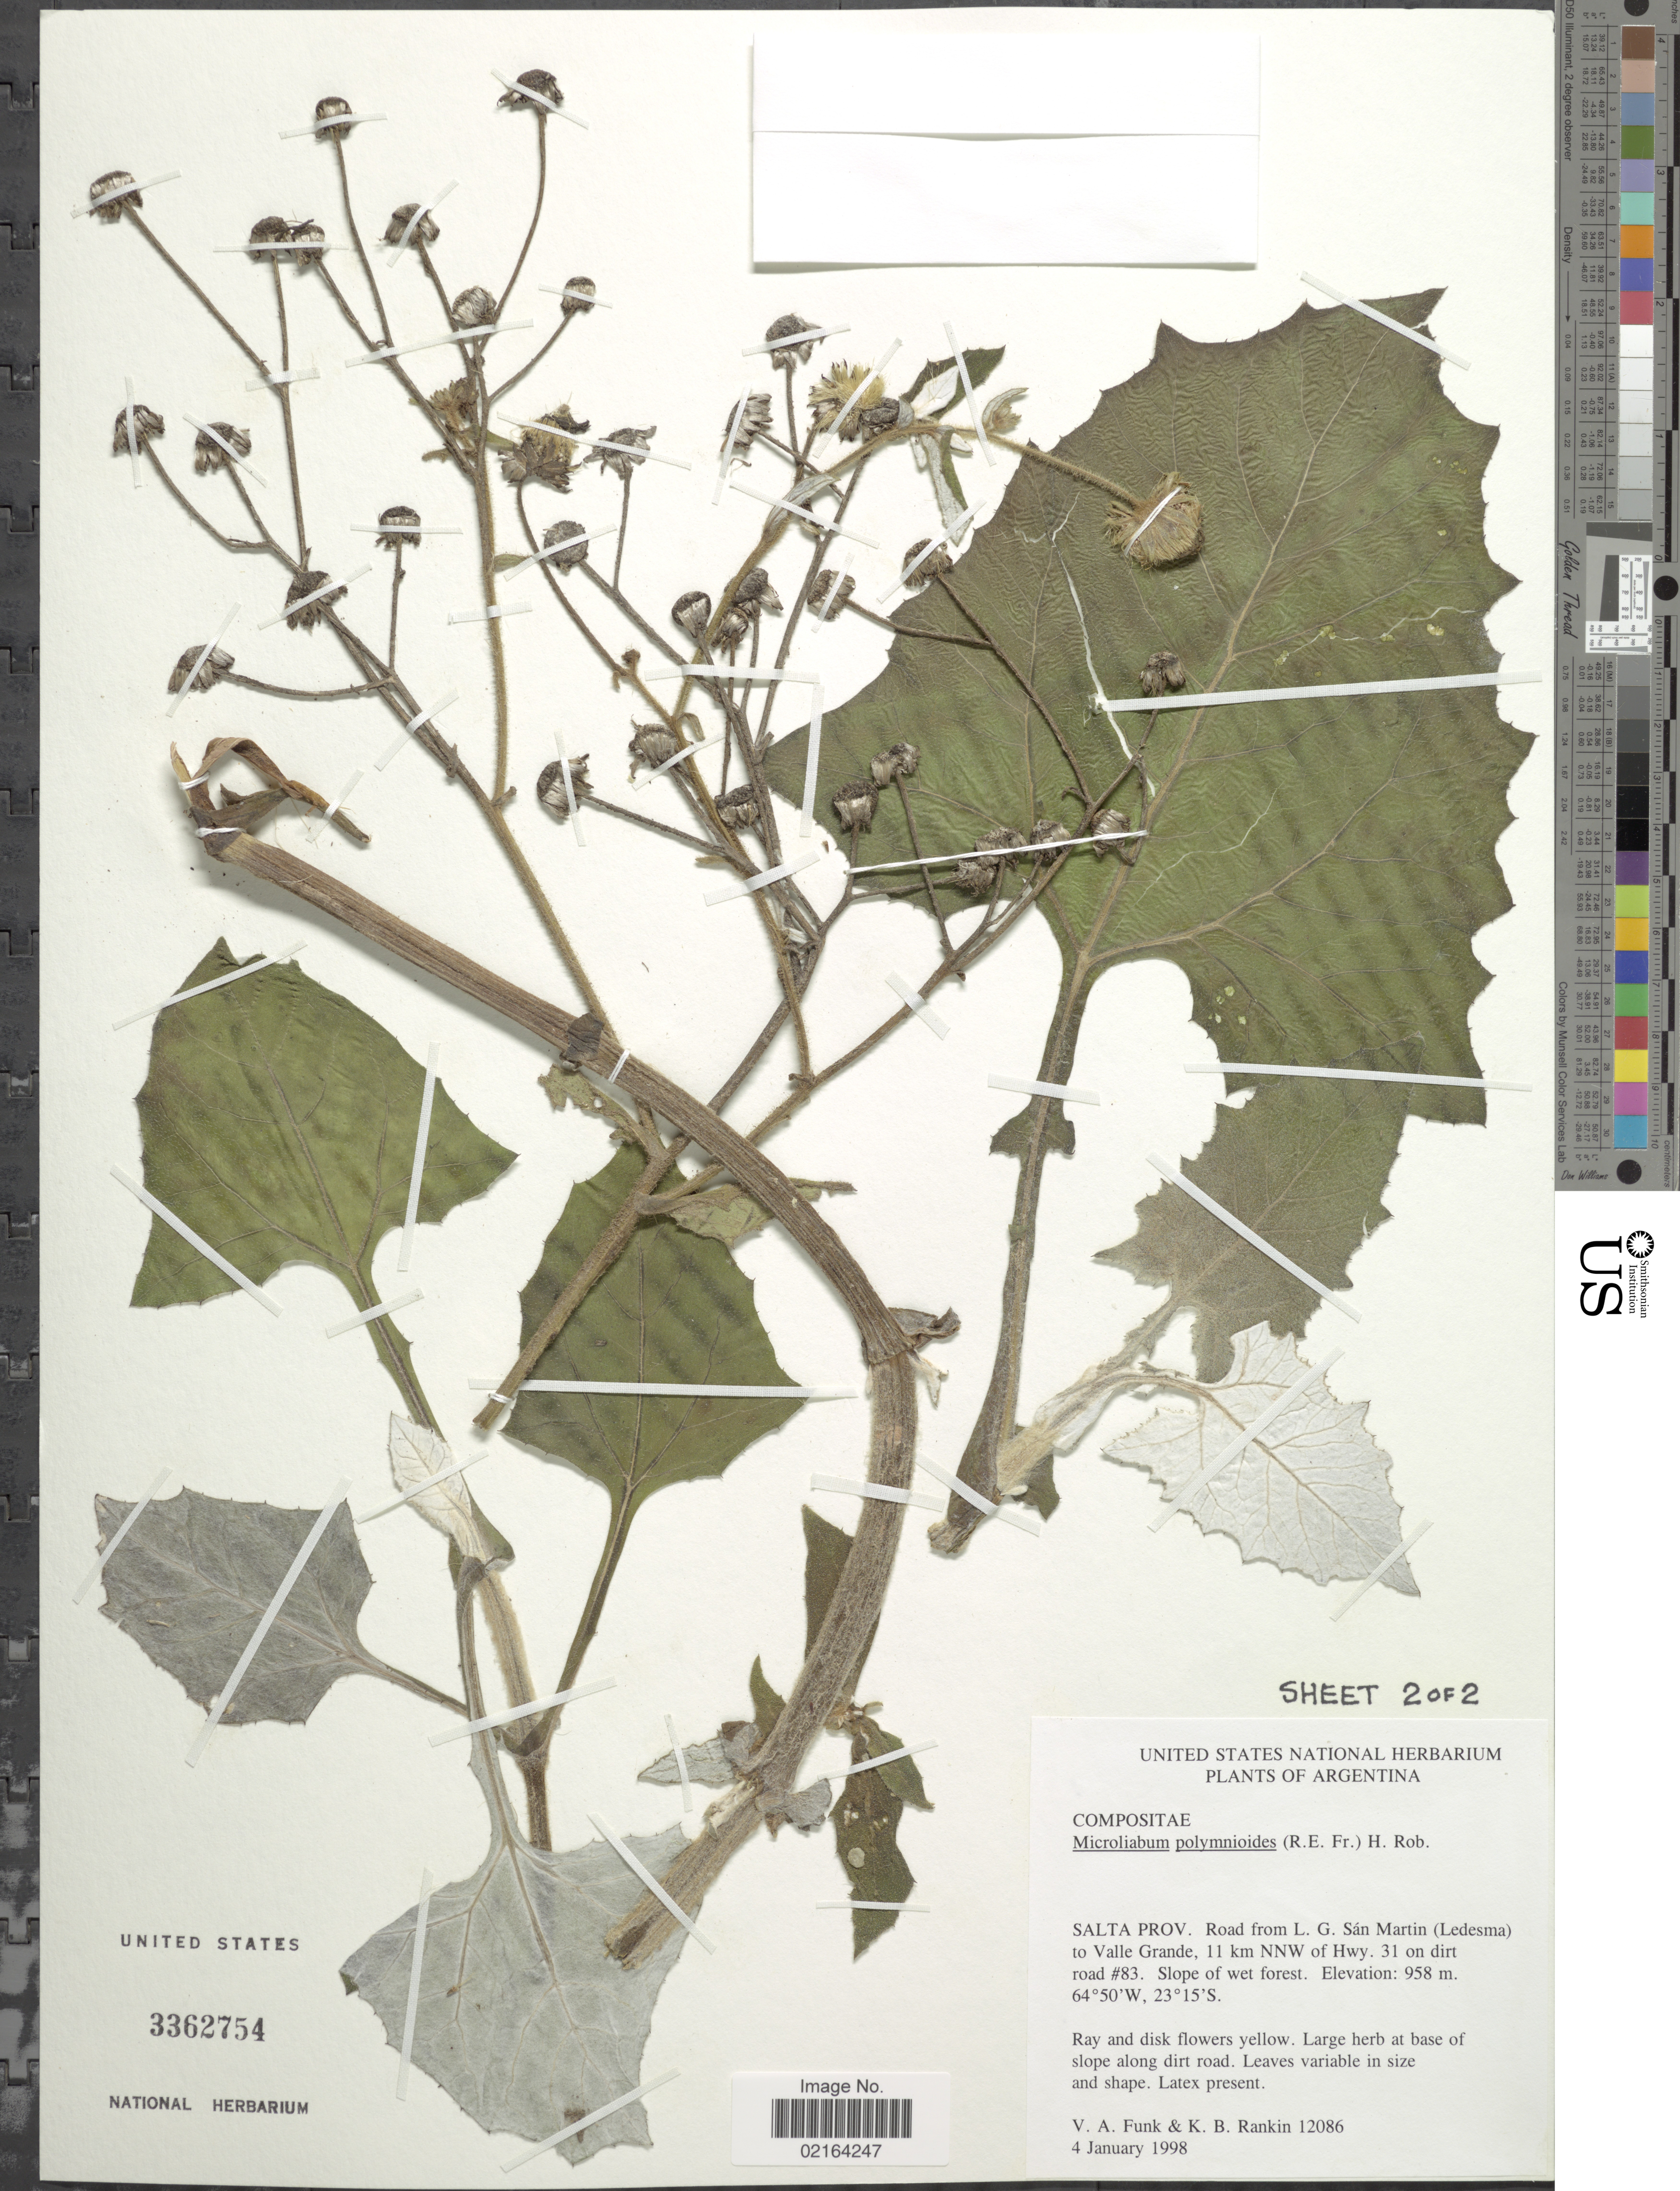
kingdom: Plantae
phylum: Tracheophyta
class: Magnoliopsida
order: Asterales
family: Asteraceae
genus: Microliabum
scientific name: Microliabum polymnioides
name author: (R.E. Fr.) H. Rob.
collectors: V. Funk & K. B. Rankin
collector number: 12086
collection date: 1998-01-04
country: Argentina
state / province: Salta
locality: Salta Prov. Road from L. G. San Martin (Ledesma) to Valle Grande, 11 km NNW of Hwy. 31 on dirt road #83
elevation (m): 958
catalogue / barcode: US 3362754